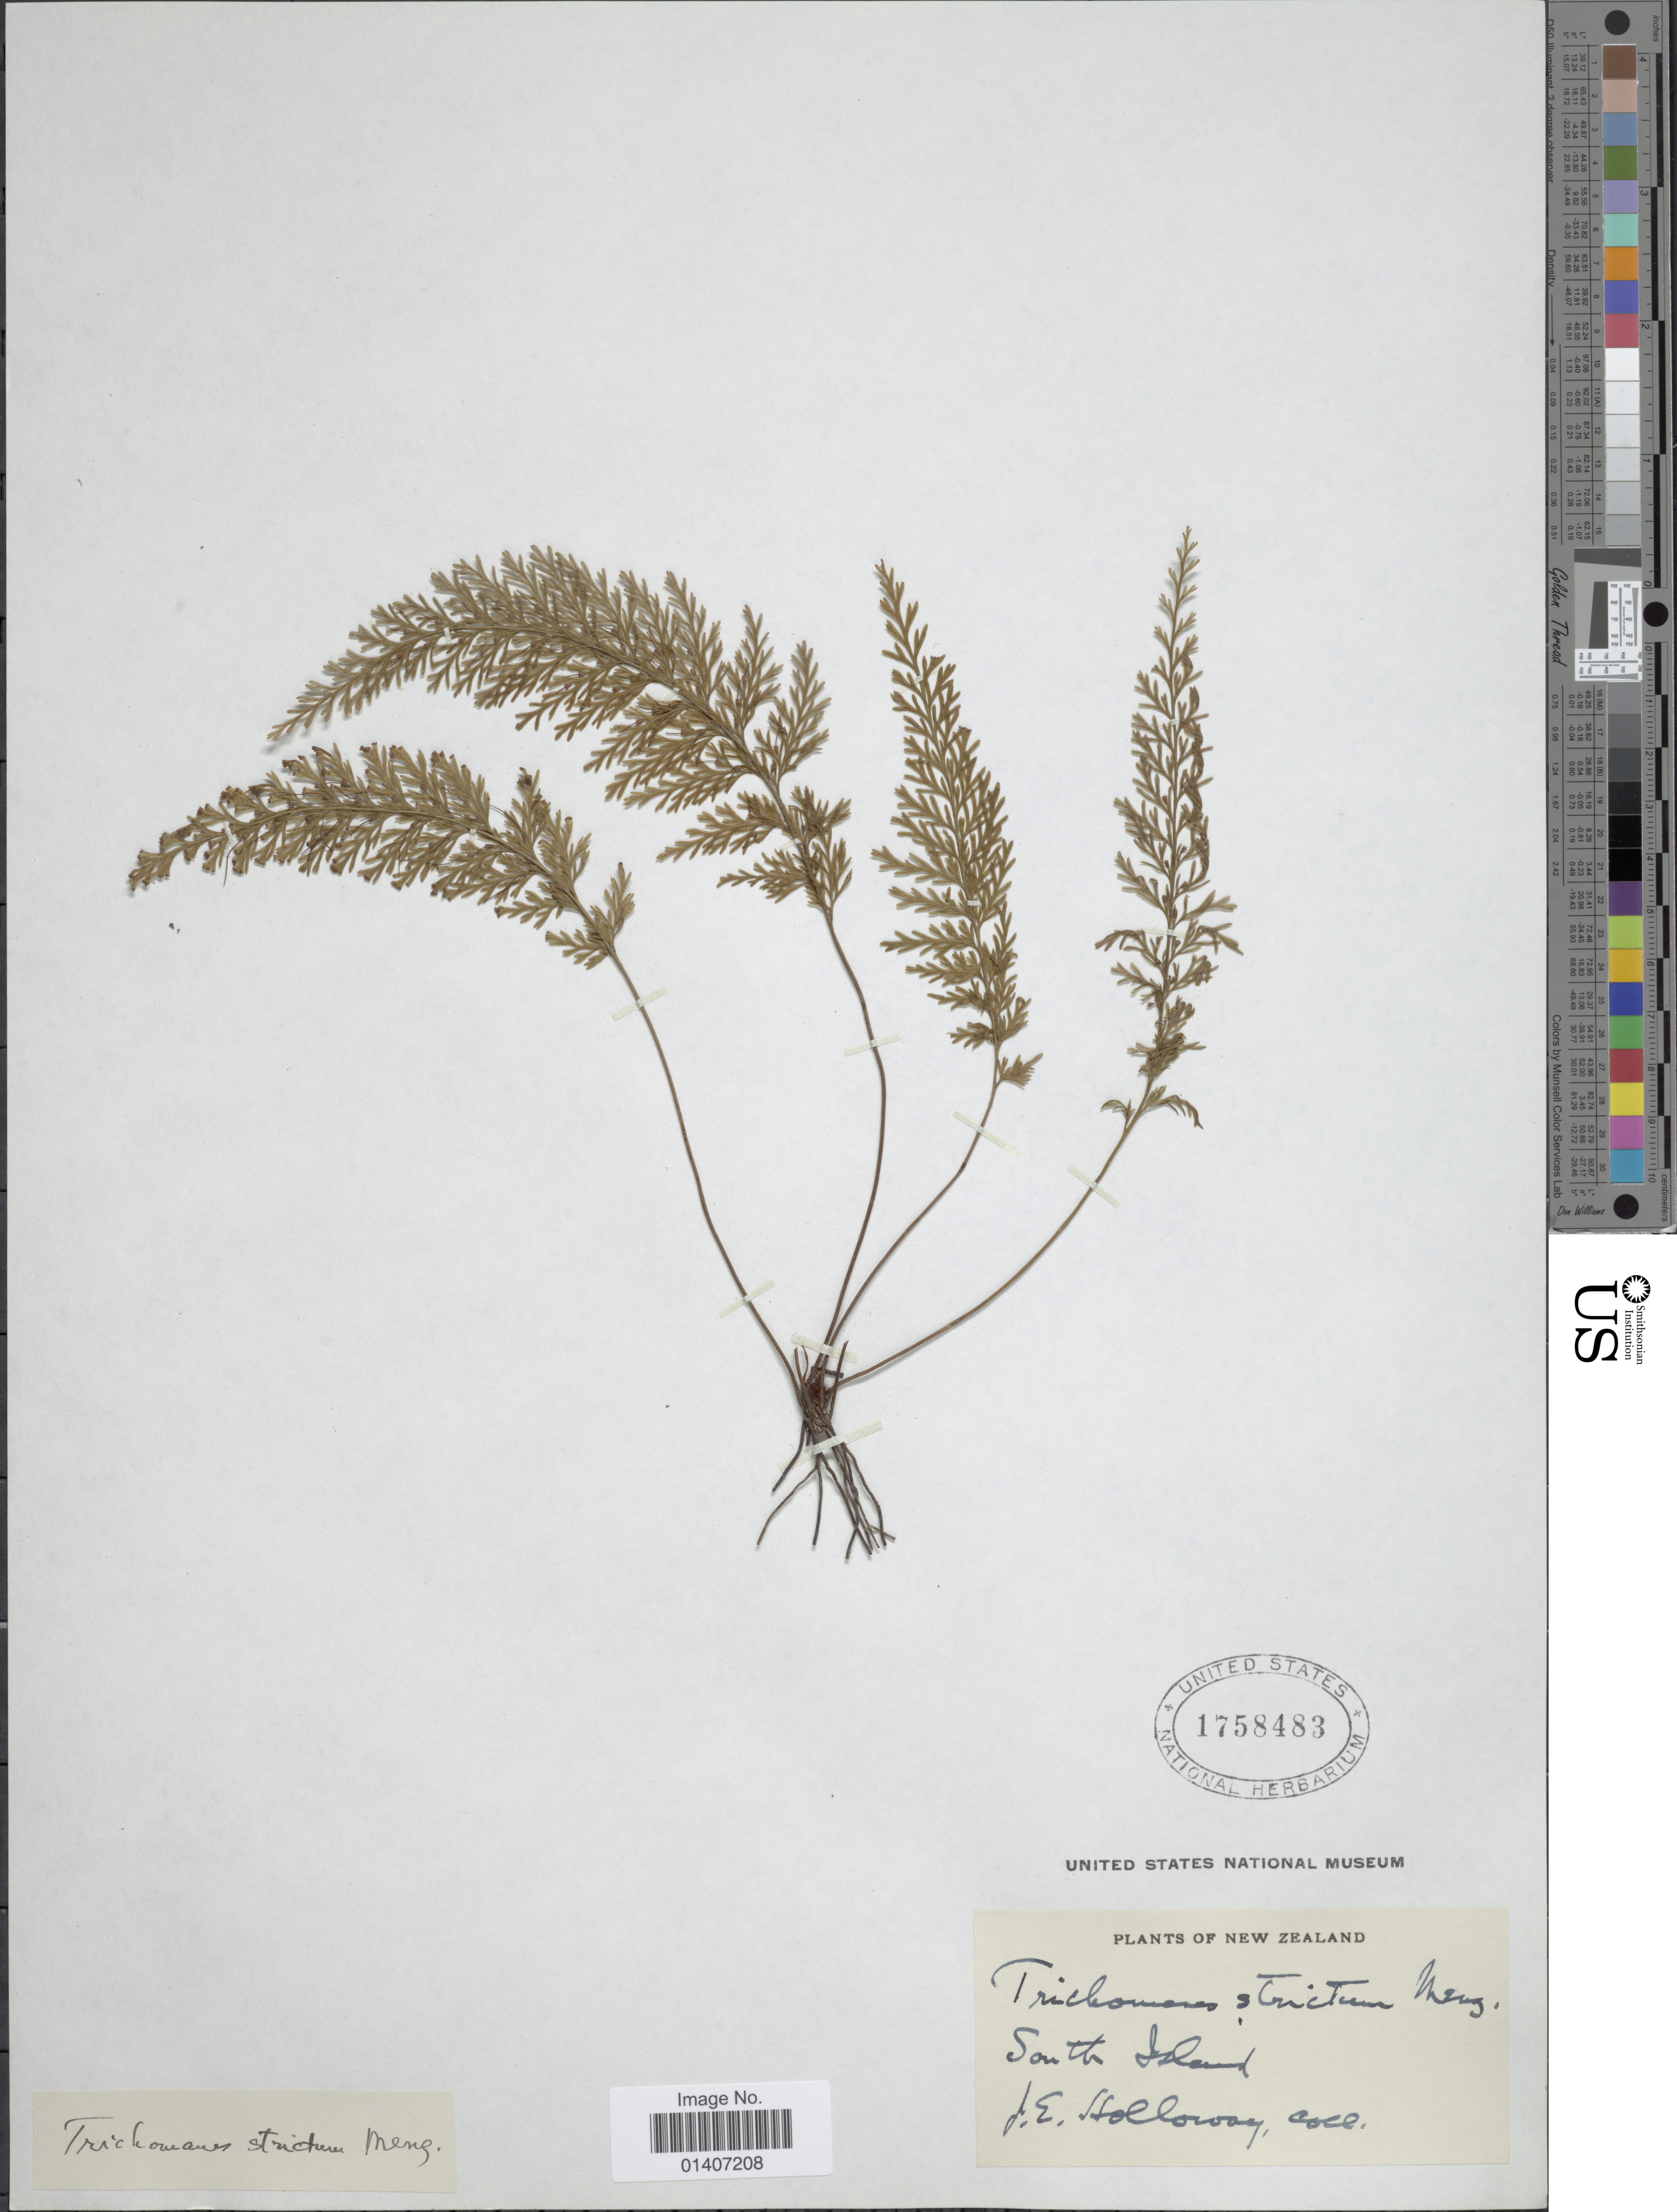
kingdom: Plantae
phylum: Tracheophyta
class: Polypodiopsida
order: Hymenophyllales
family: Hymenophyllaceae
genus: Abrodictyum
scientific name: Abrodictyum strictum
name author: (Menzies ex Hook. & Grev.) Ebihara & K. Iwats.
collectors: J. Holloway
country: New Zealand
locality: South Island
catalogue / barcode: US 1758483